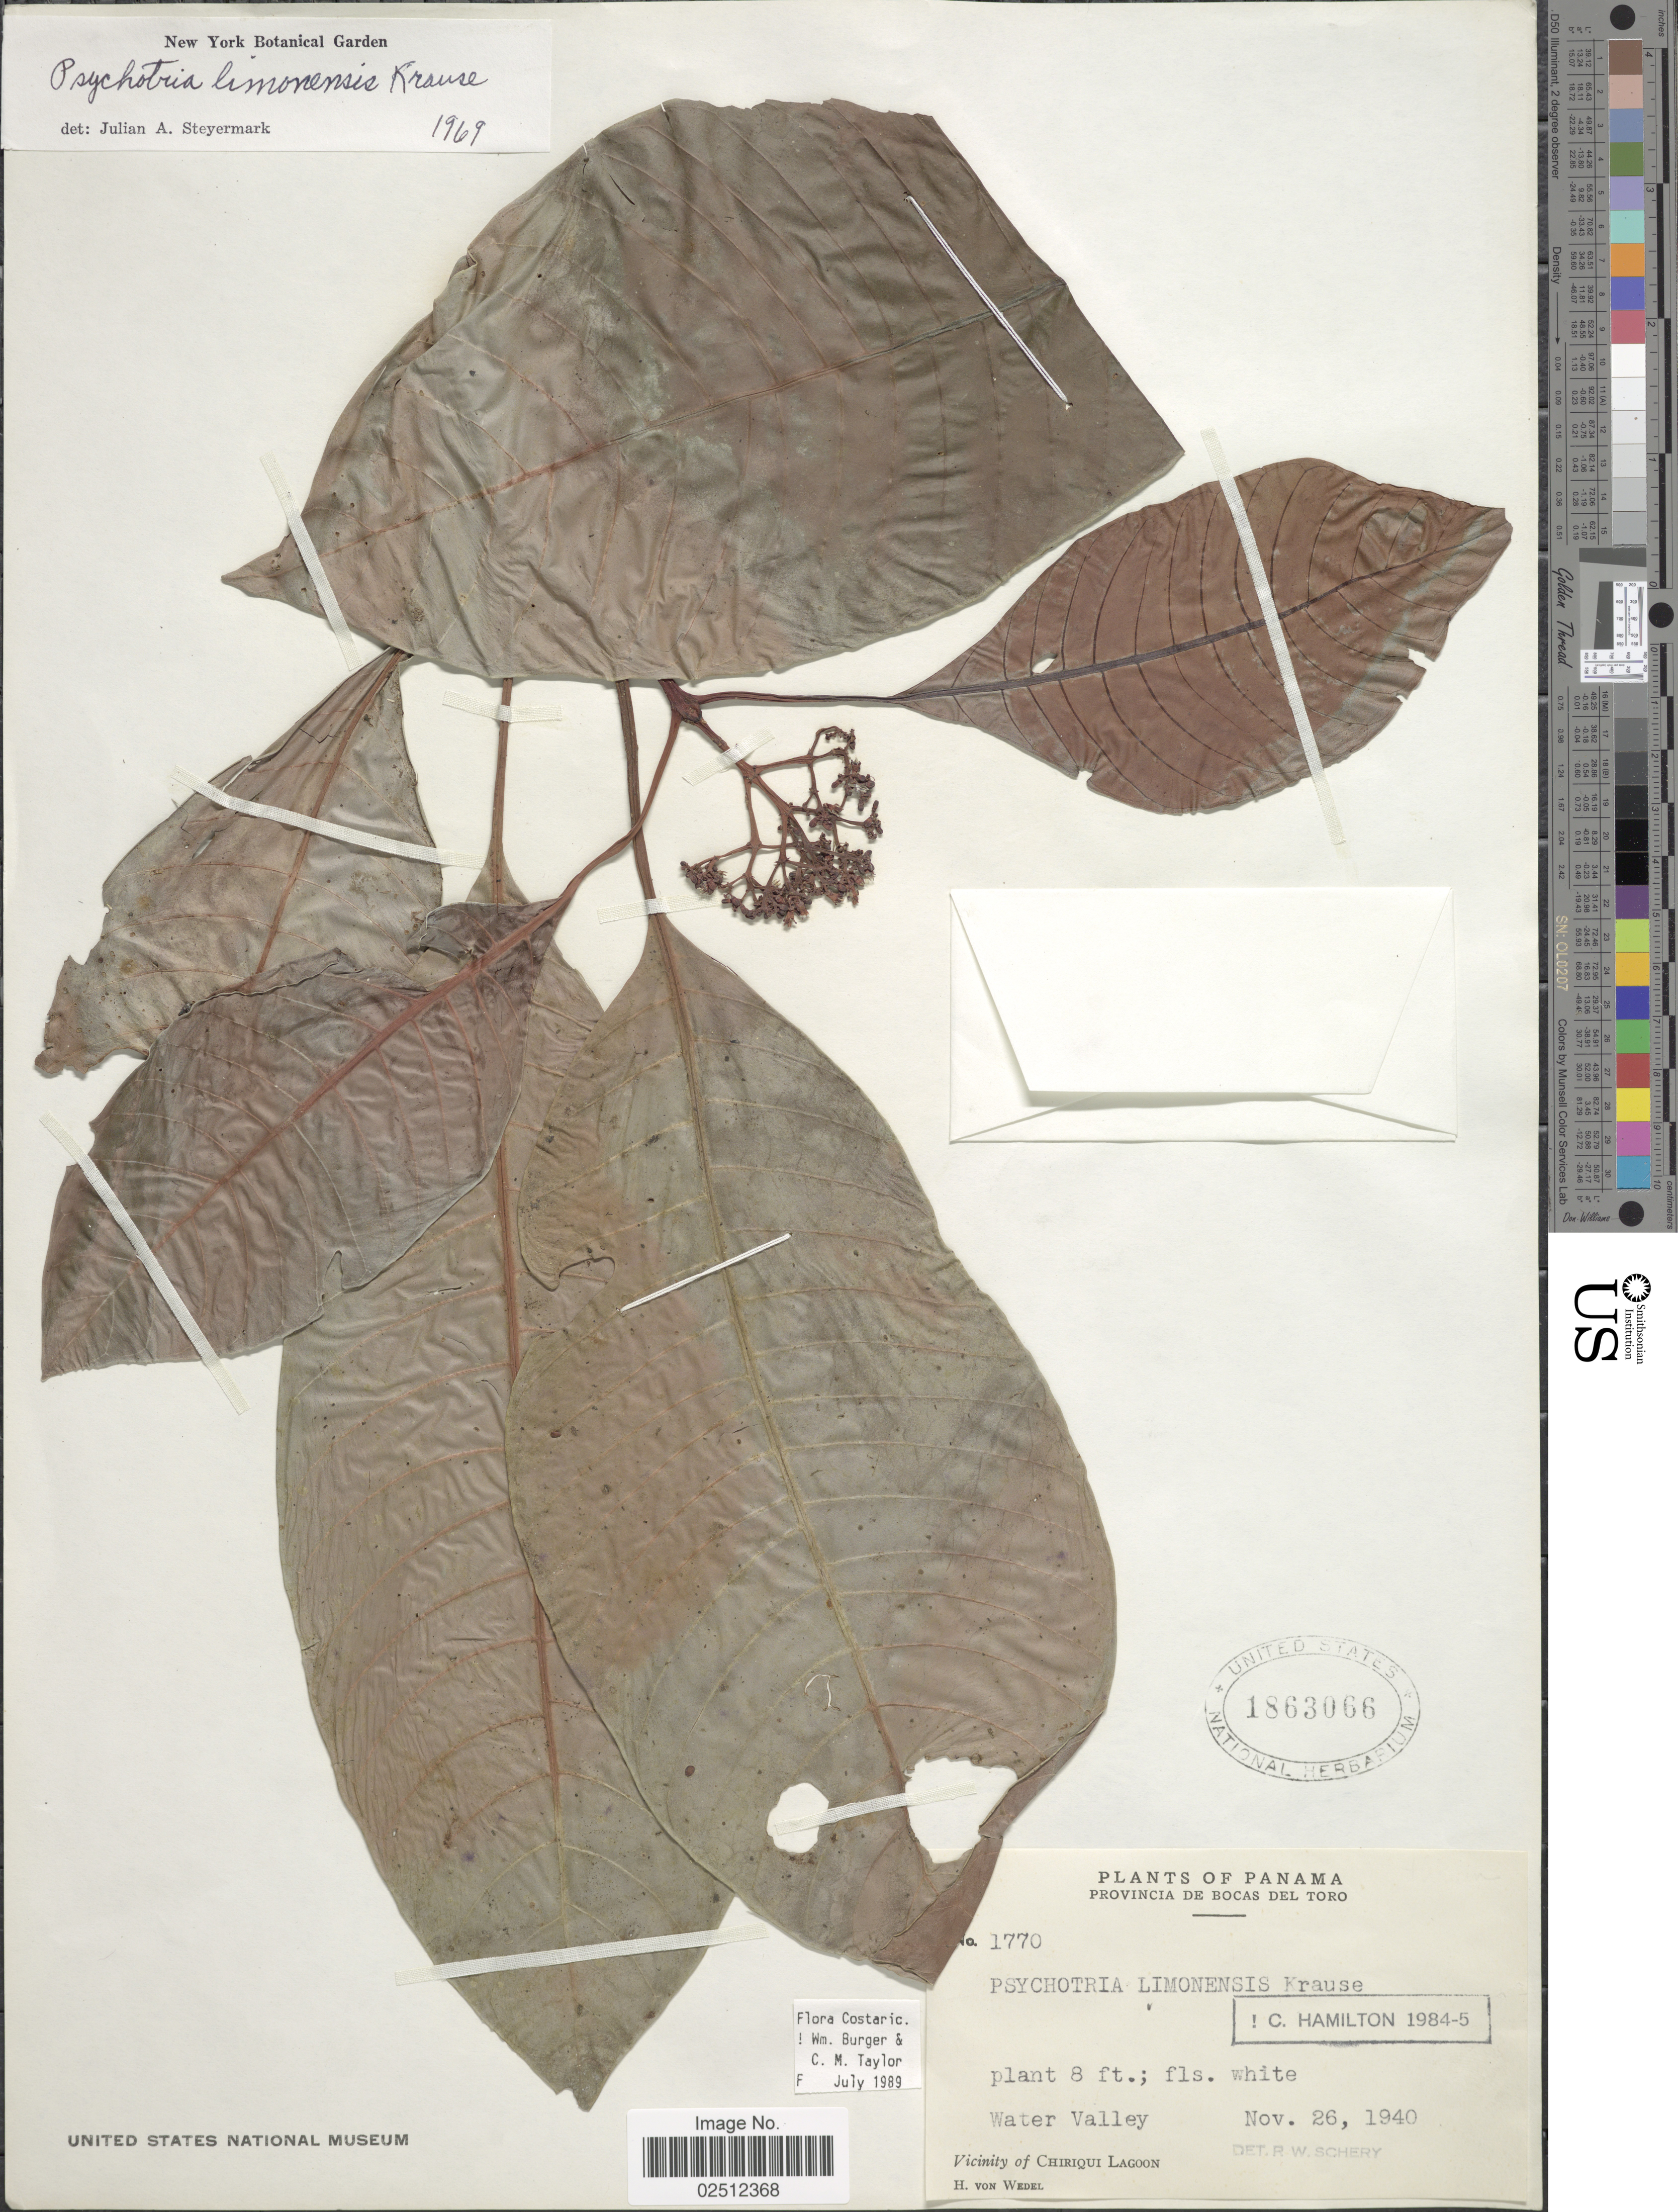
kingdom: Plantae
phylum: Tracheophyta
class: Magnoliopsida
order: Gentianales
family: Rubiaceae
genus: Psychotria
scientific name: Psychotria limonensis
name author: K. Krause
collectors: H. von Wedel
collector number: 1770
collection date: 1940-11-26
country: Panama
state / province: Bocas del Toro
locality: Water Valley, Vicinity of Chiriqui Lagoon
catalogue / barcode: US 1863066